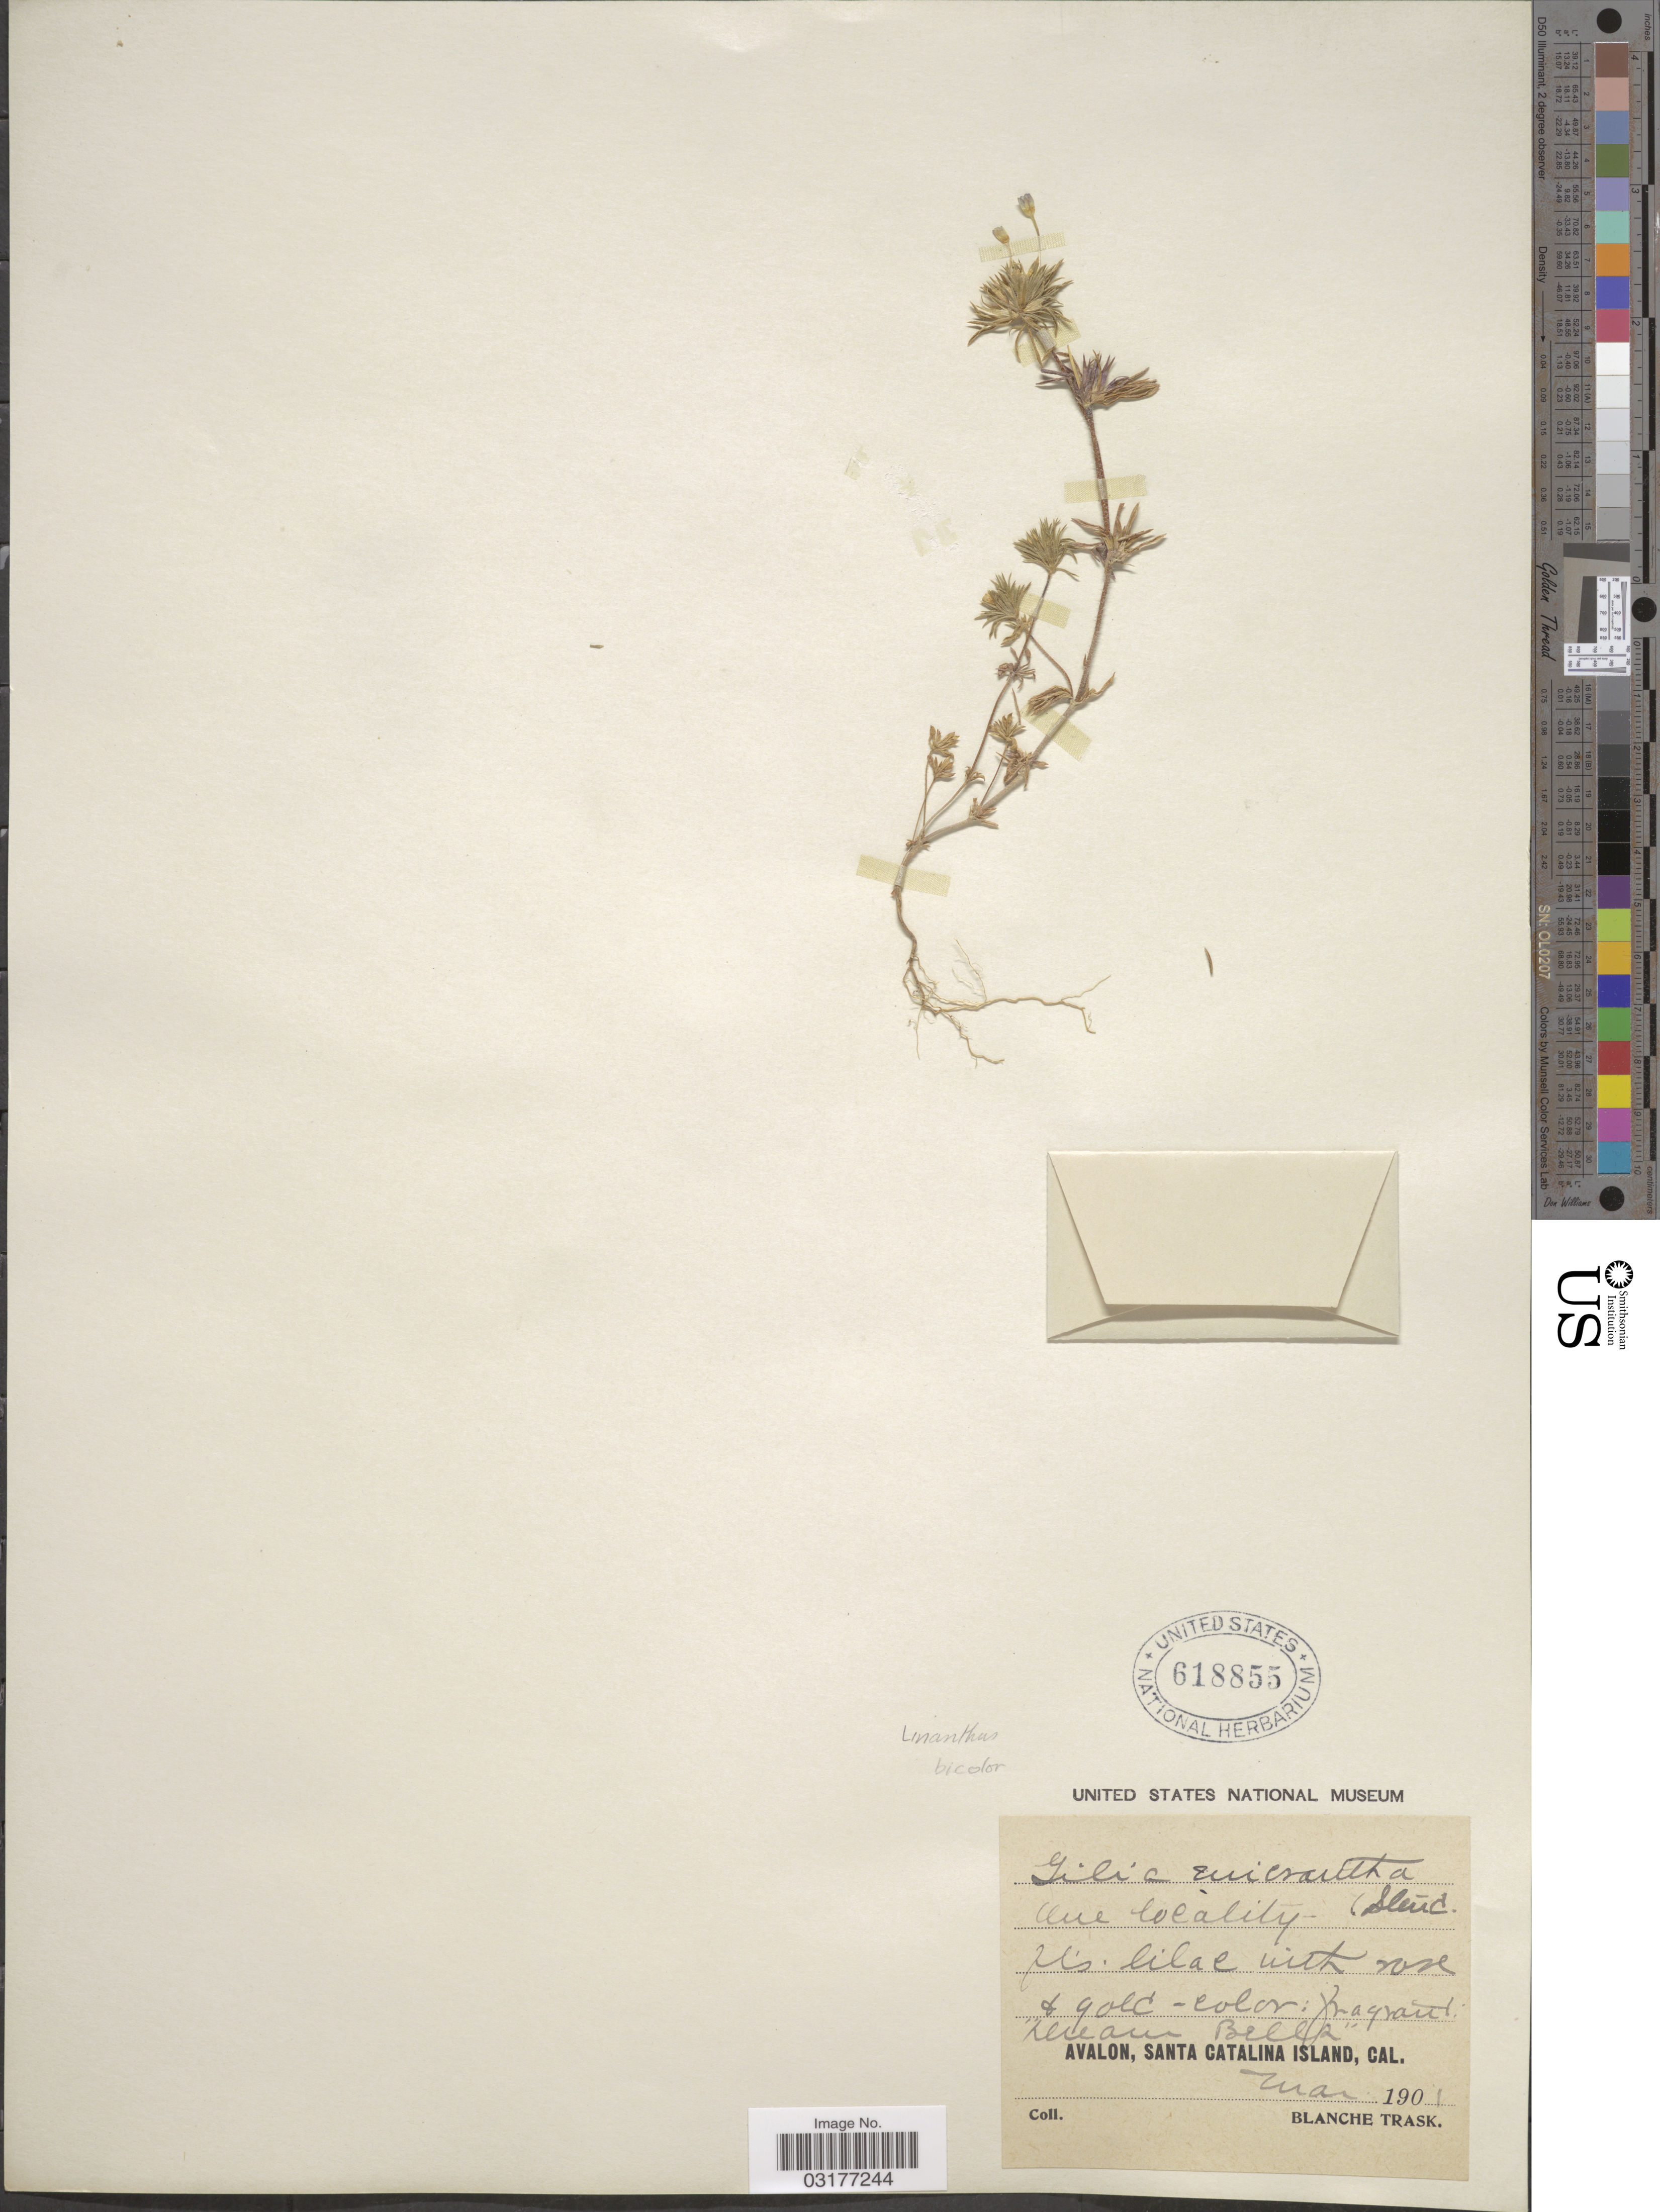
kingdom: Plantae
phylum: Tracheophyta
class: Magnoliopsida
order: Ericales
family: Polemoniaceae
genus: Leptosiphon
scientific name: Leptosiphon bicolor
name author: Nutt.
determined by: Strong, Mark T., (BOT), Smithsonian Institution - National Museum of Natural History (UNITED STATES)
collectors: B. Trask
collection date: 1901-03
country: United States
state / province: California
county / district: Los Angeles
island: Santa Catalina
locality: Avalon, Santa Catalina Island, Cal.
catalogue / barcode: US 618855